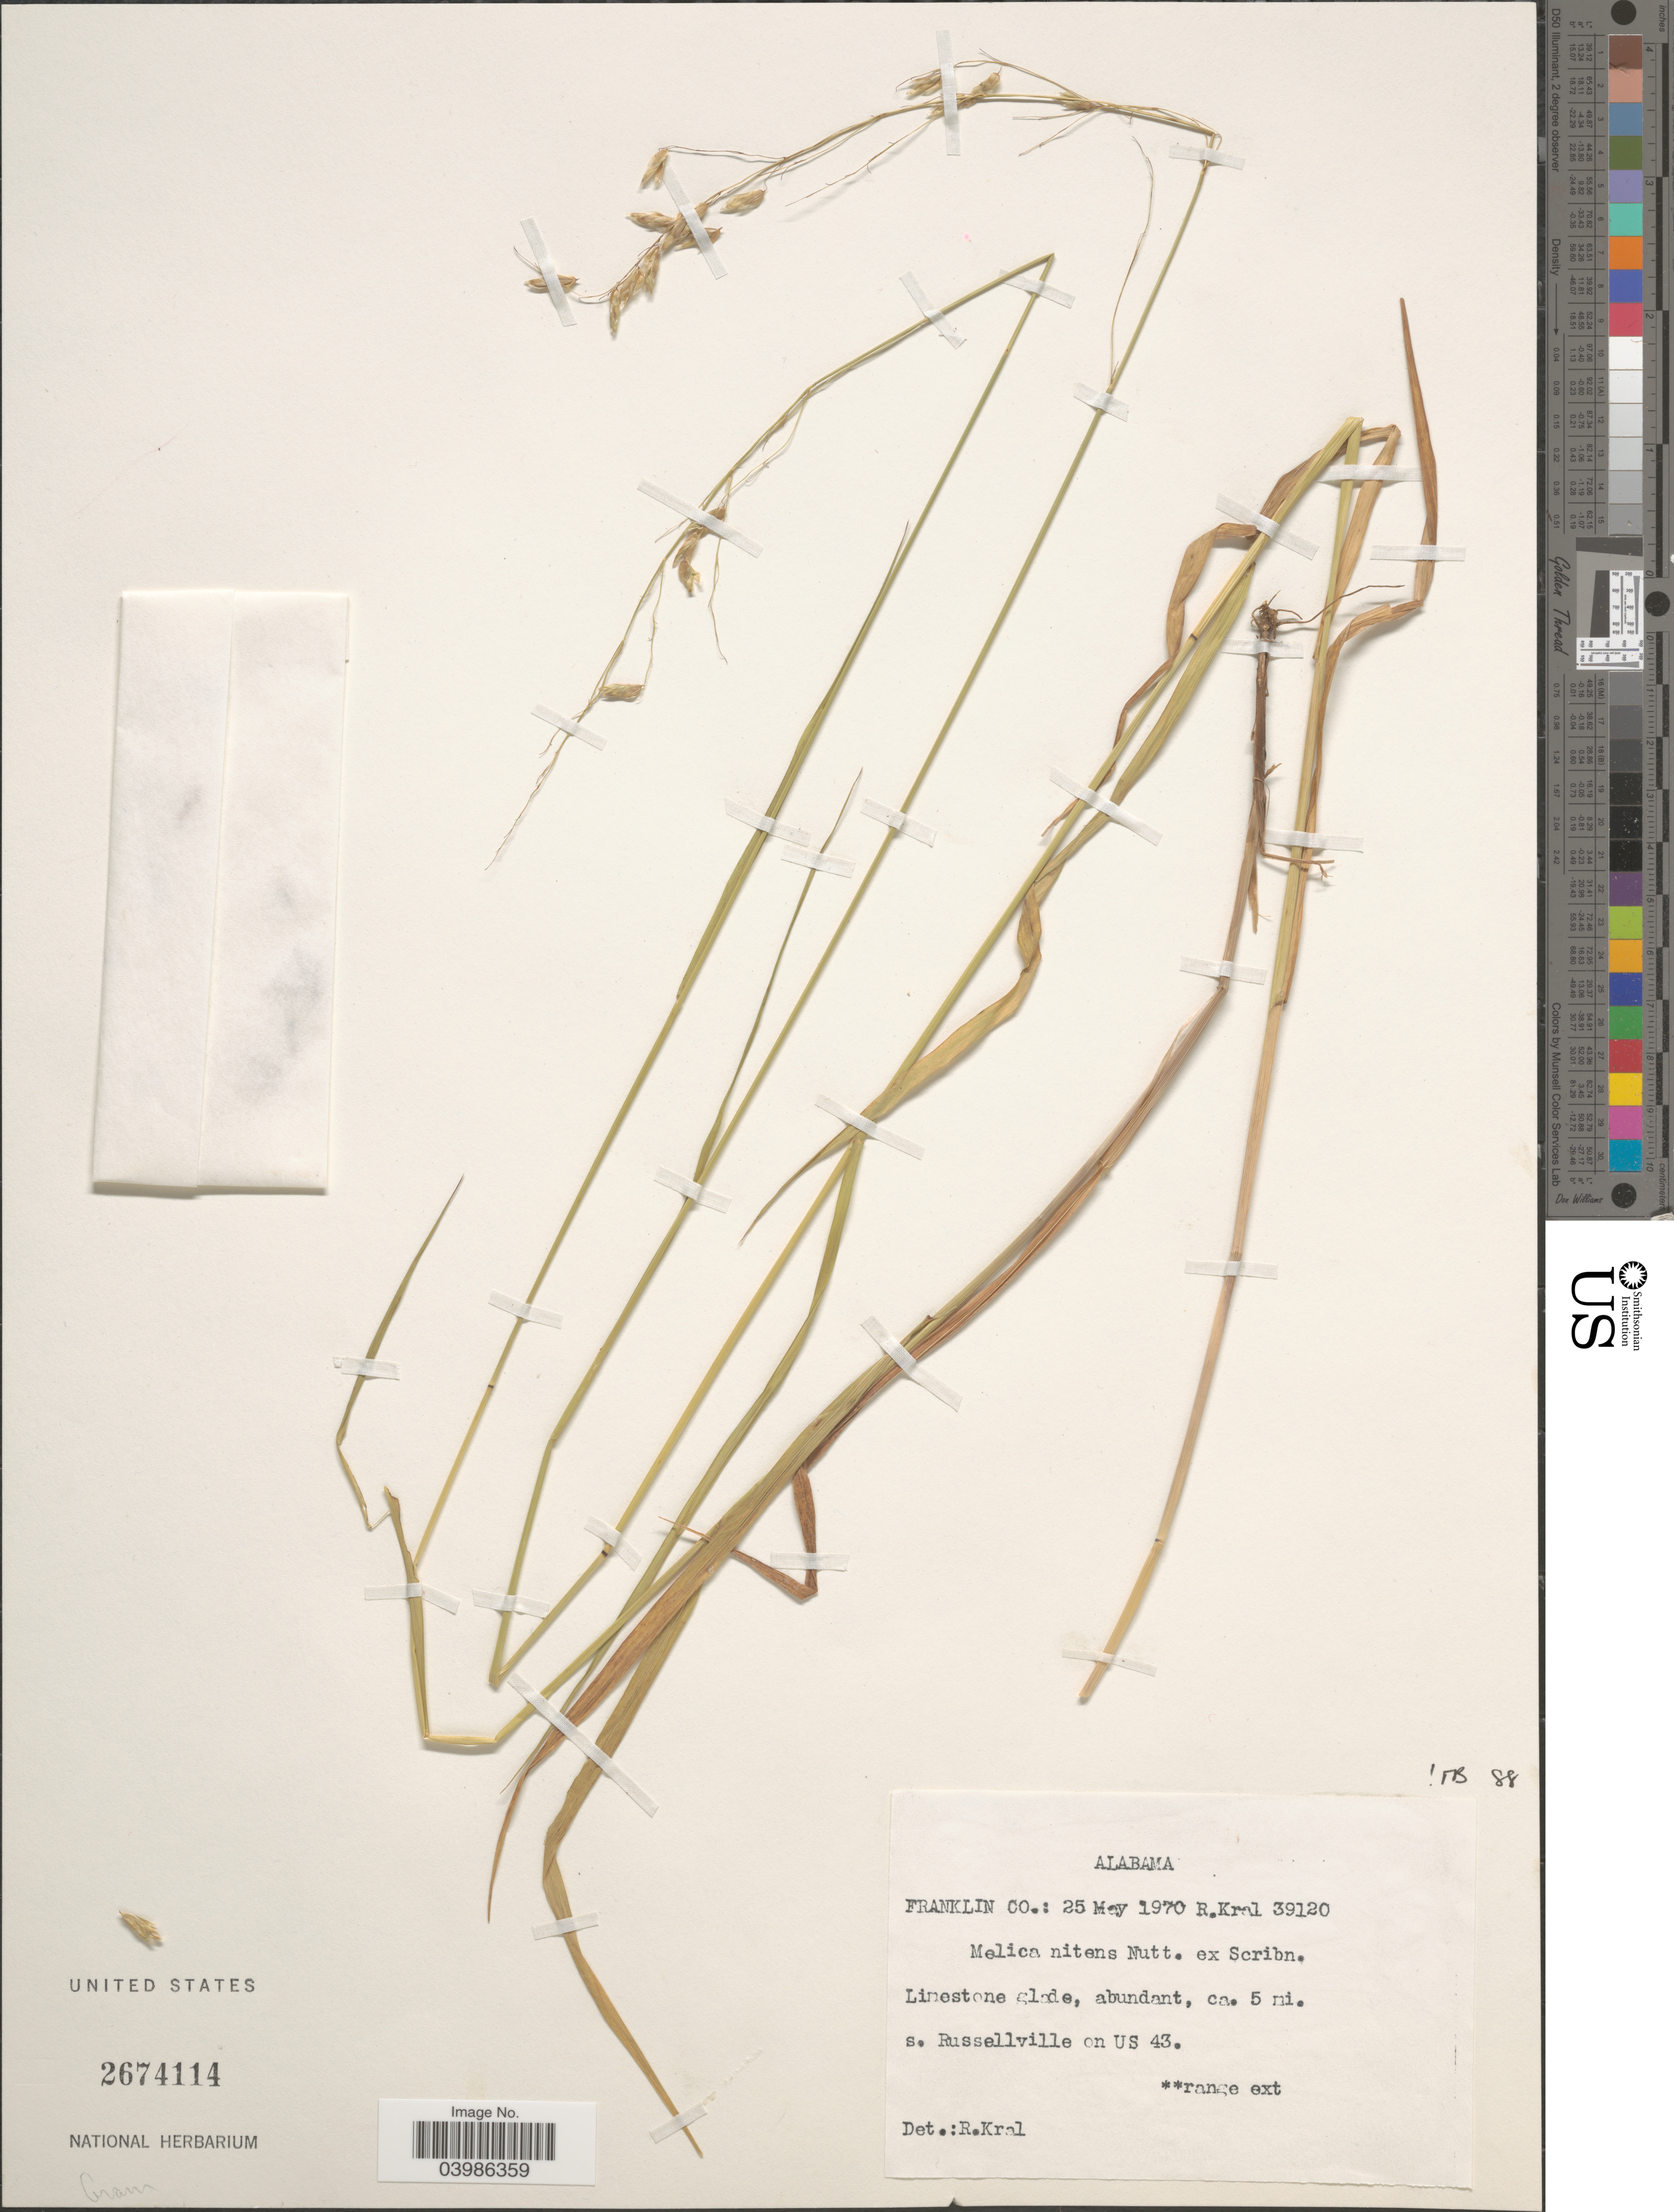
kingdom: Plantae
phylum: Tracheophyta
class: Liliopsida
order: Poales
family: Poaceae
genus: Melica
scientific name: Melica nitens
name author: (Scribn.) Nutt. ex Piper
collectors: R. Kral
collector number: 39120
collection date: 1970-05-25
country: United States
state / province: Alabama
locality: Franklin Co. Limestone glade, abundant, ca. 5 mi. s. Russellville on US 43.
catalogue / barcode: US 2674114